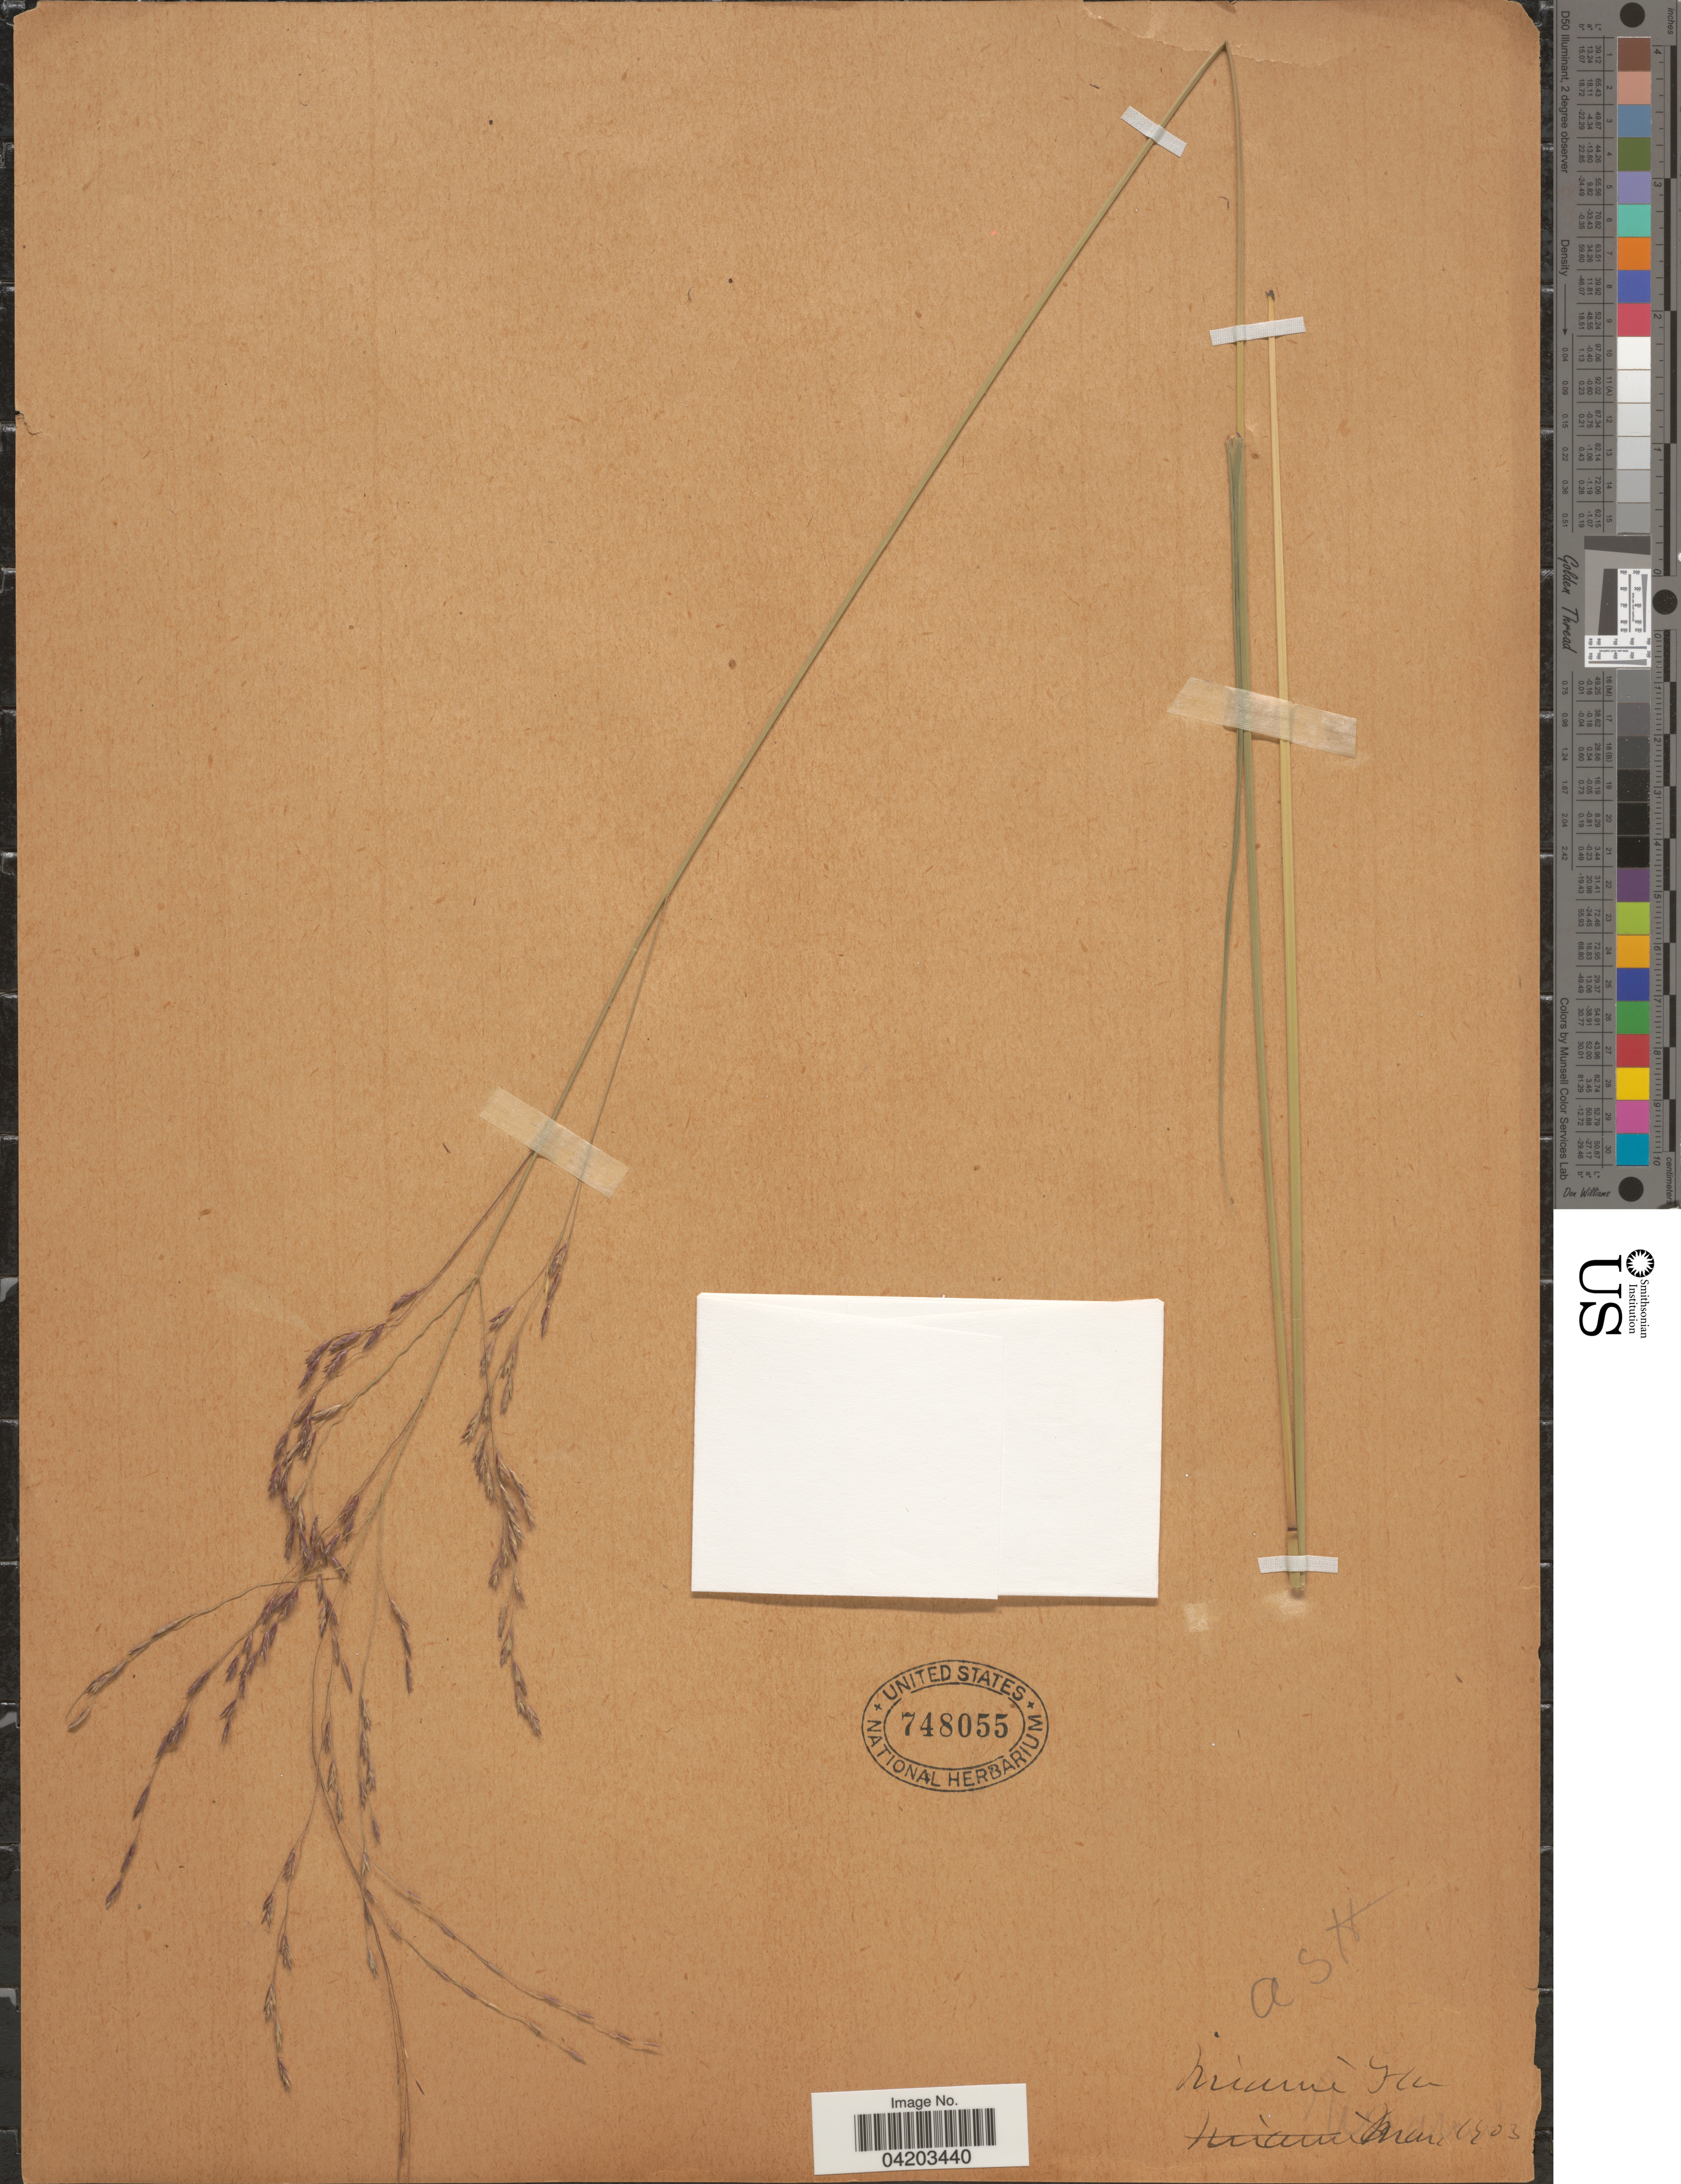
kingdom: Plantae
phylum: Tracheophyta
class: Liliopsida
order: Poales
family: Poaceae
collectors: A. H.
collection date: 1903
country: United States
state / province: Florida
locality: Miami.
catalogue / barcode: US 748055